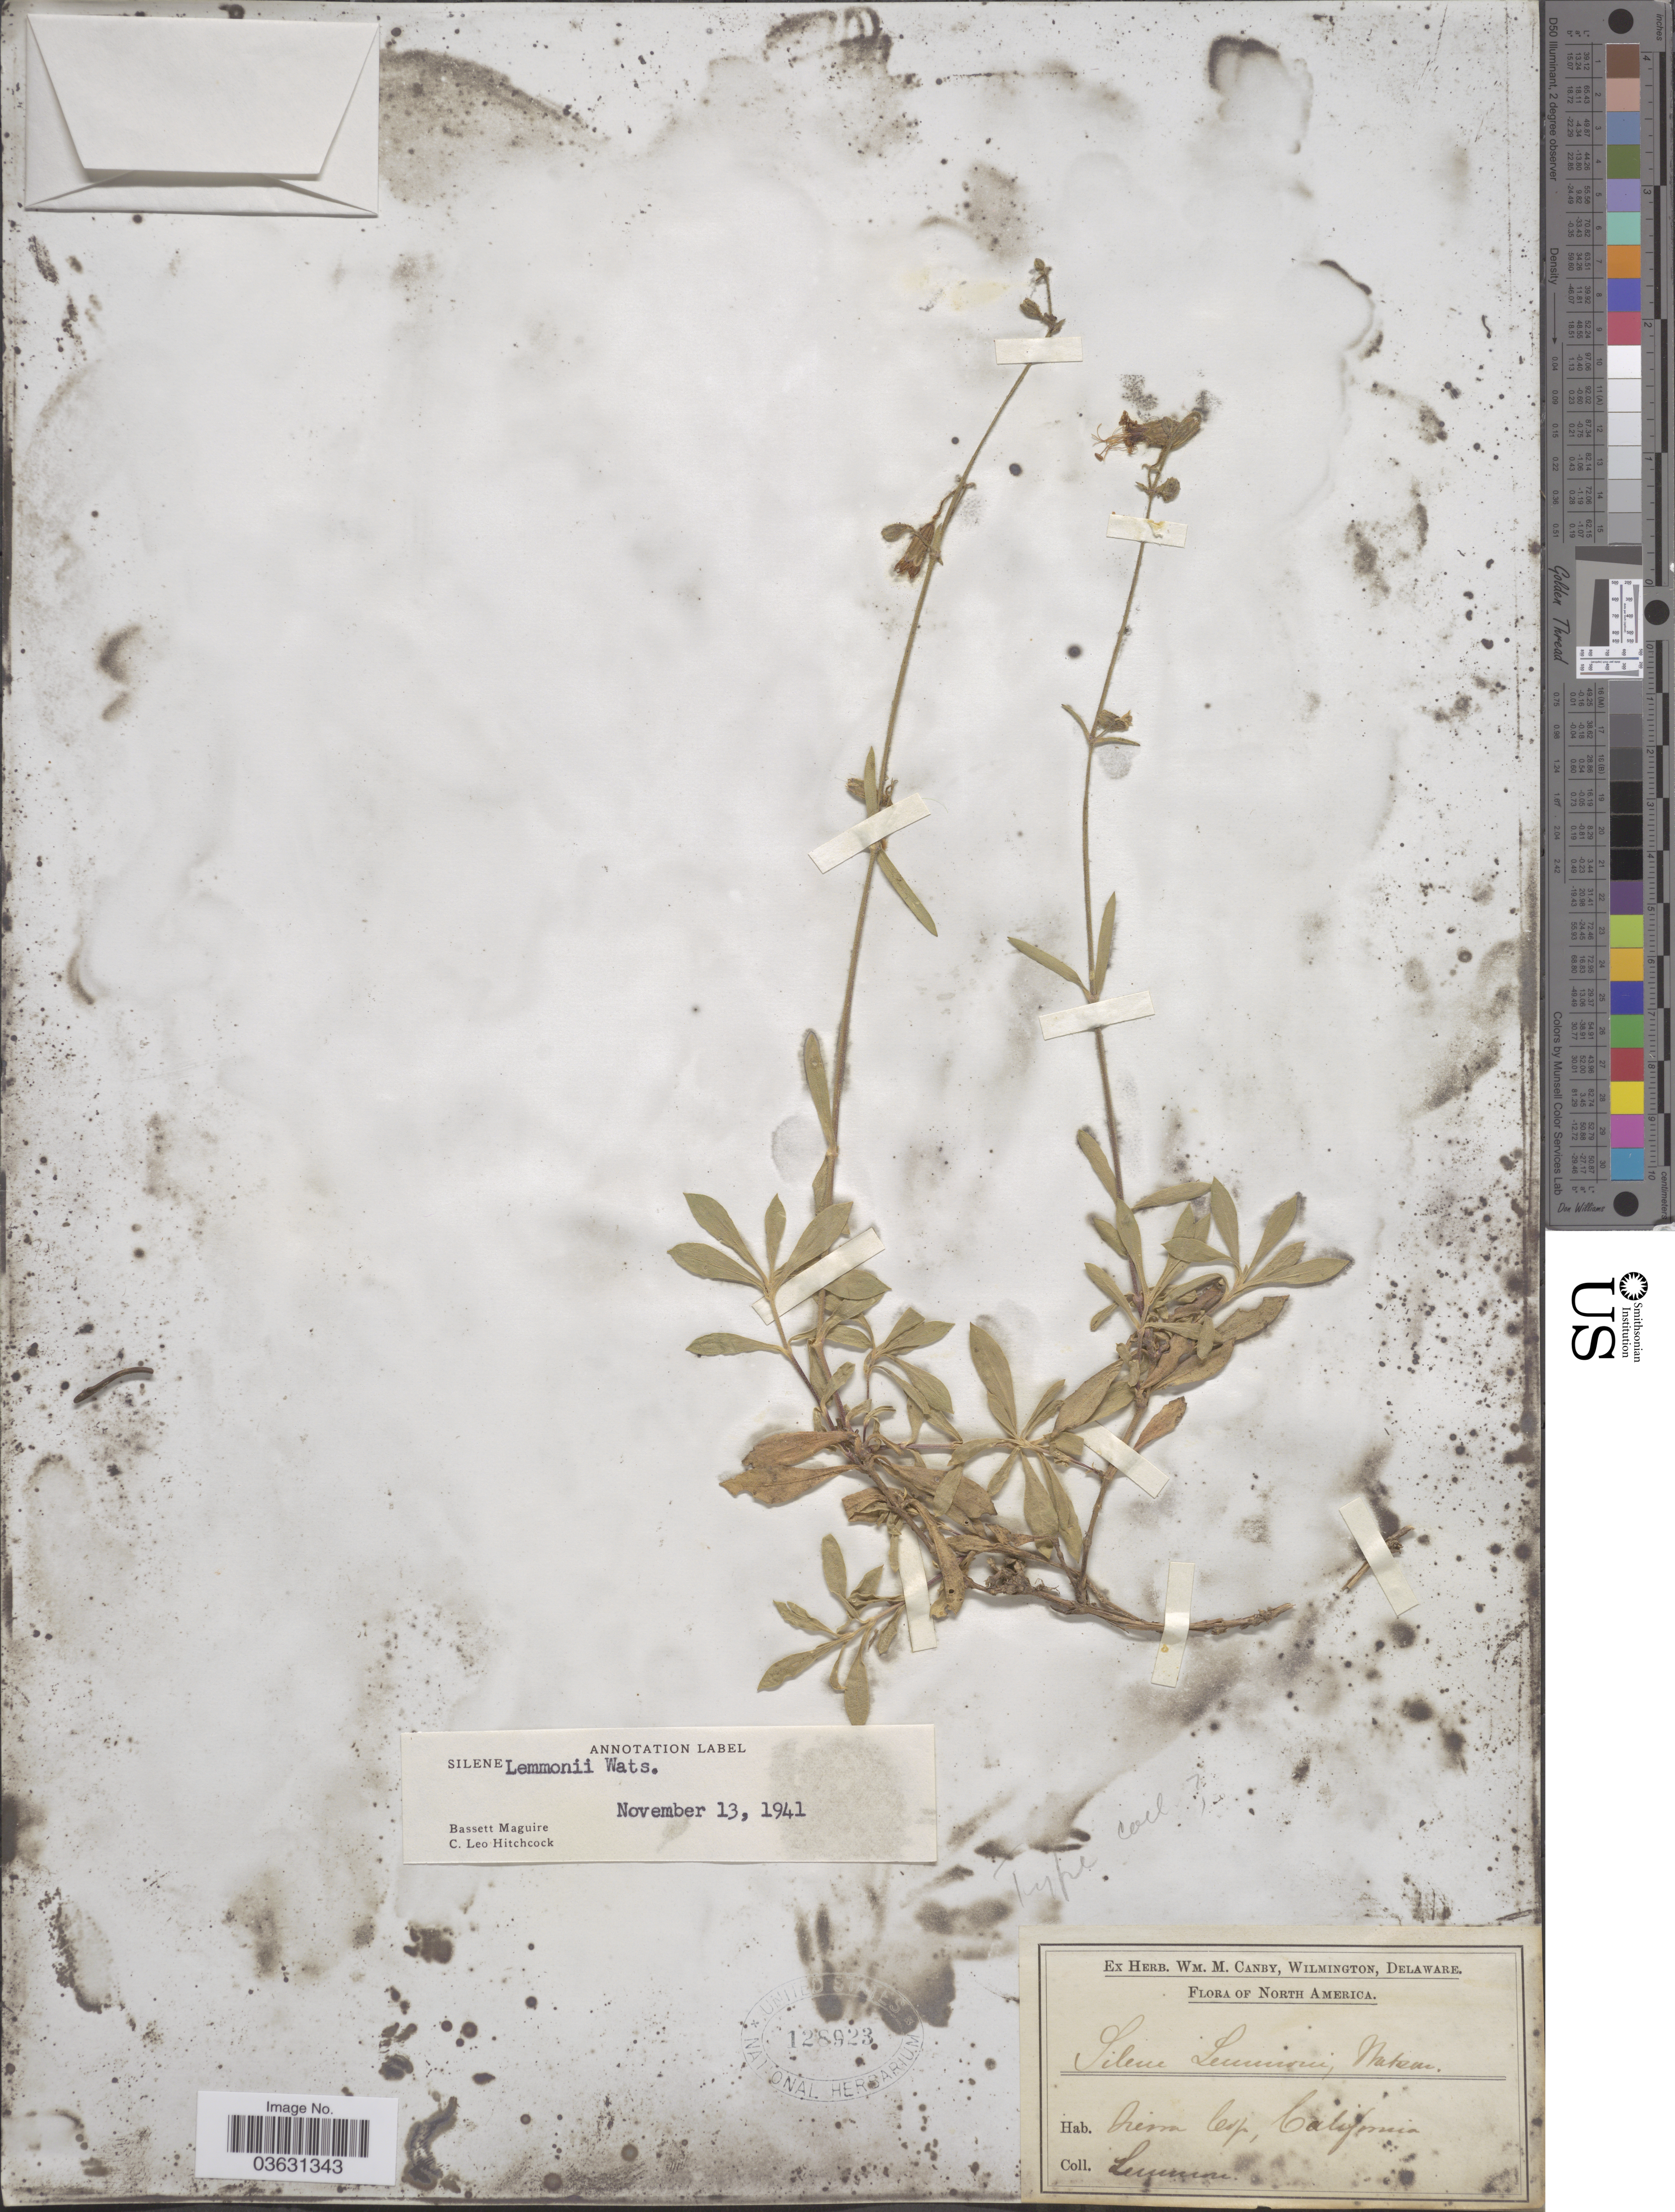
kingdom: Plantae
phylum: Tracheophyta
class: Magnoliopsida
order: Caryophyllales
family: Caryophyllaceae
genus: Silene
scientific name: Silene lemmonii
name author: S. Watson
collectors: -- Lemmon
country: United States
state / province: California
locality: Sierra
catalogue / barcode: US 128923